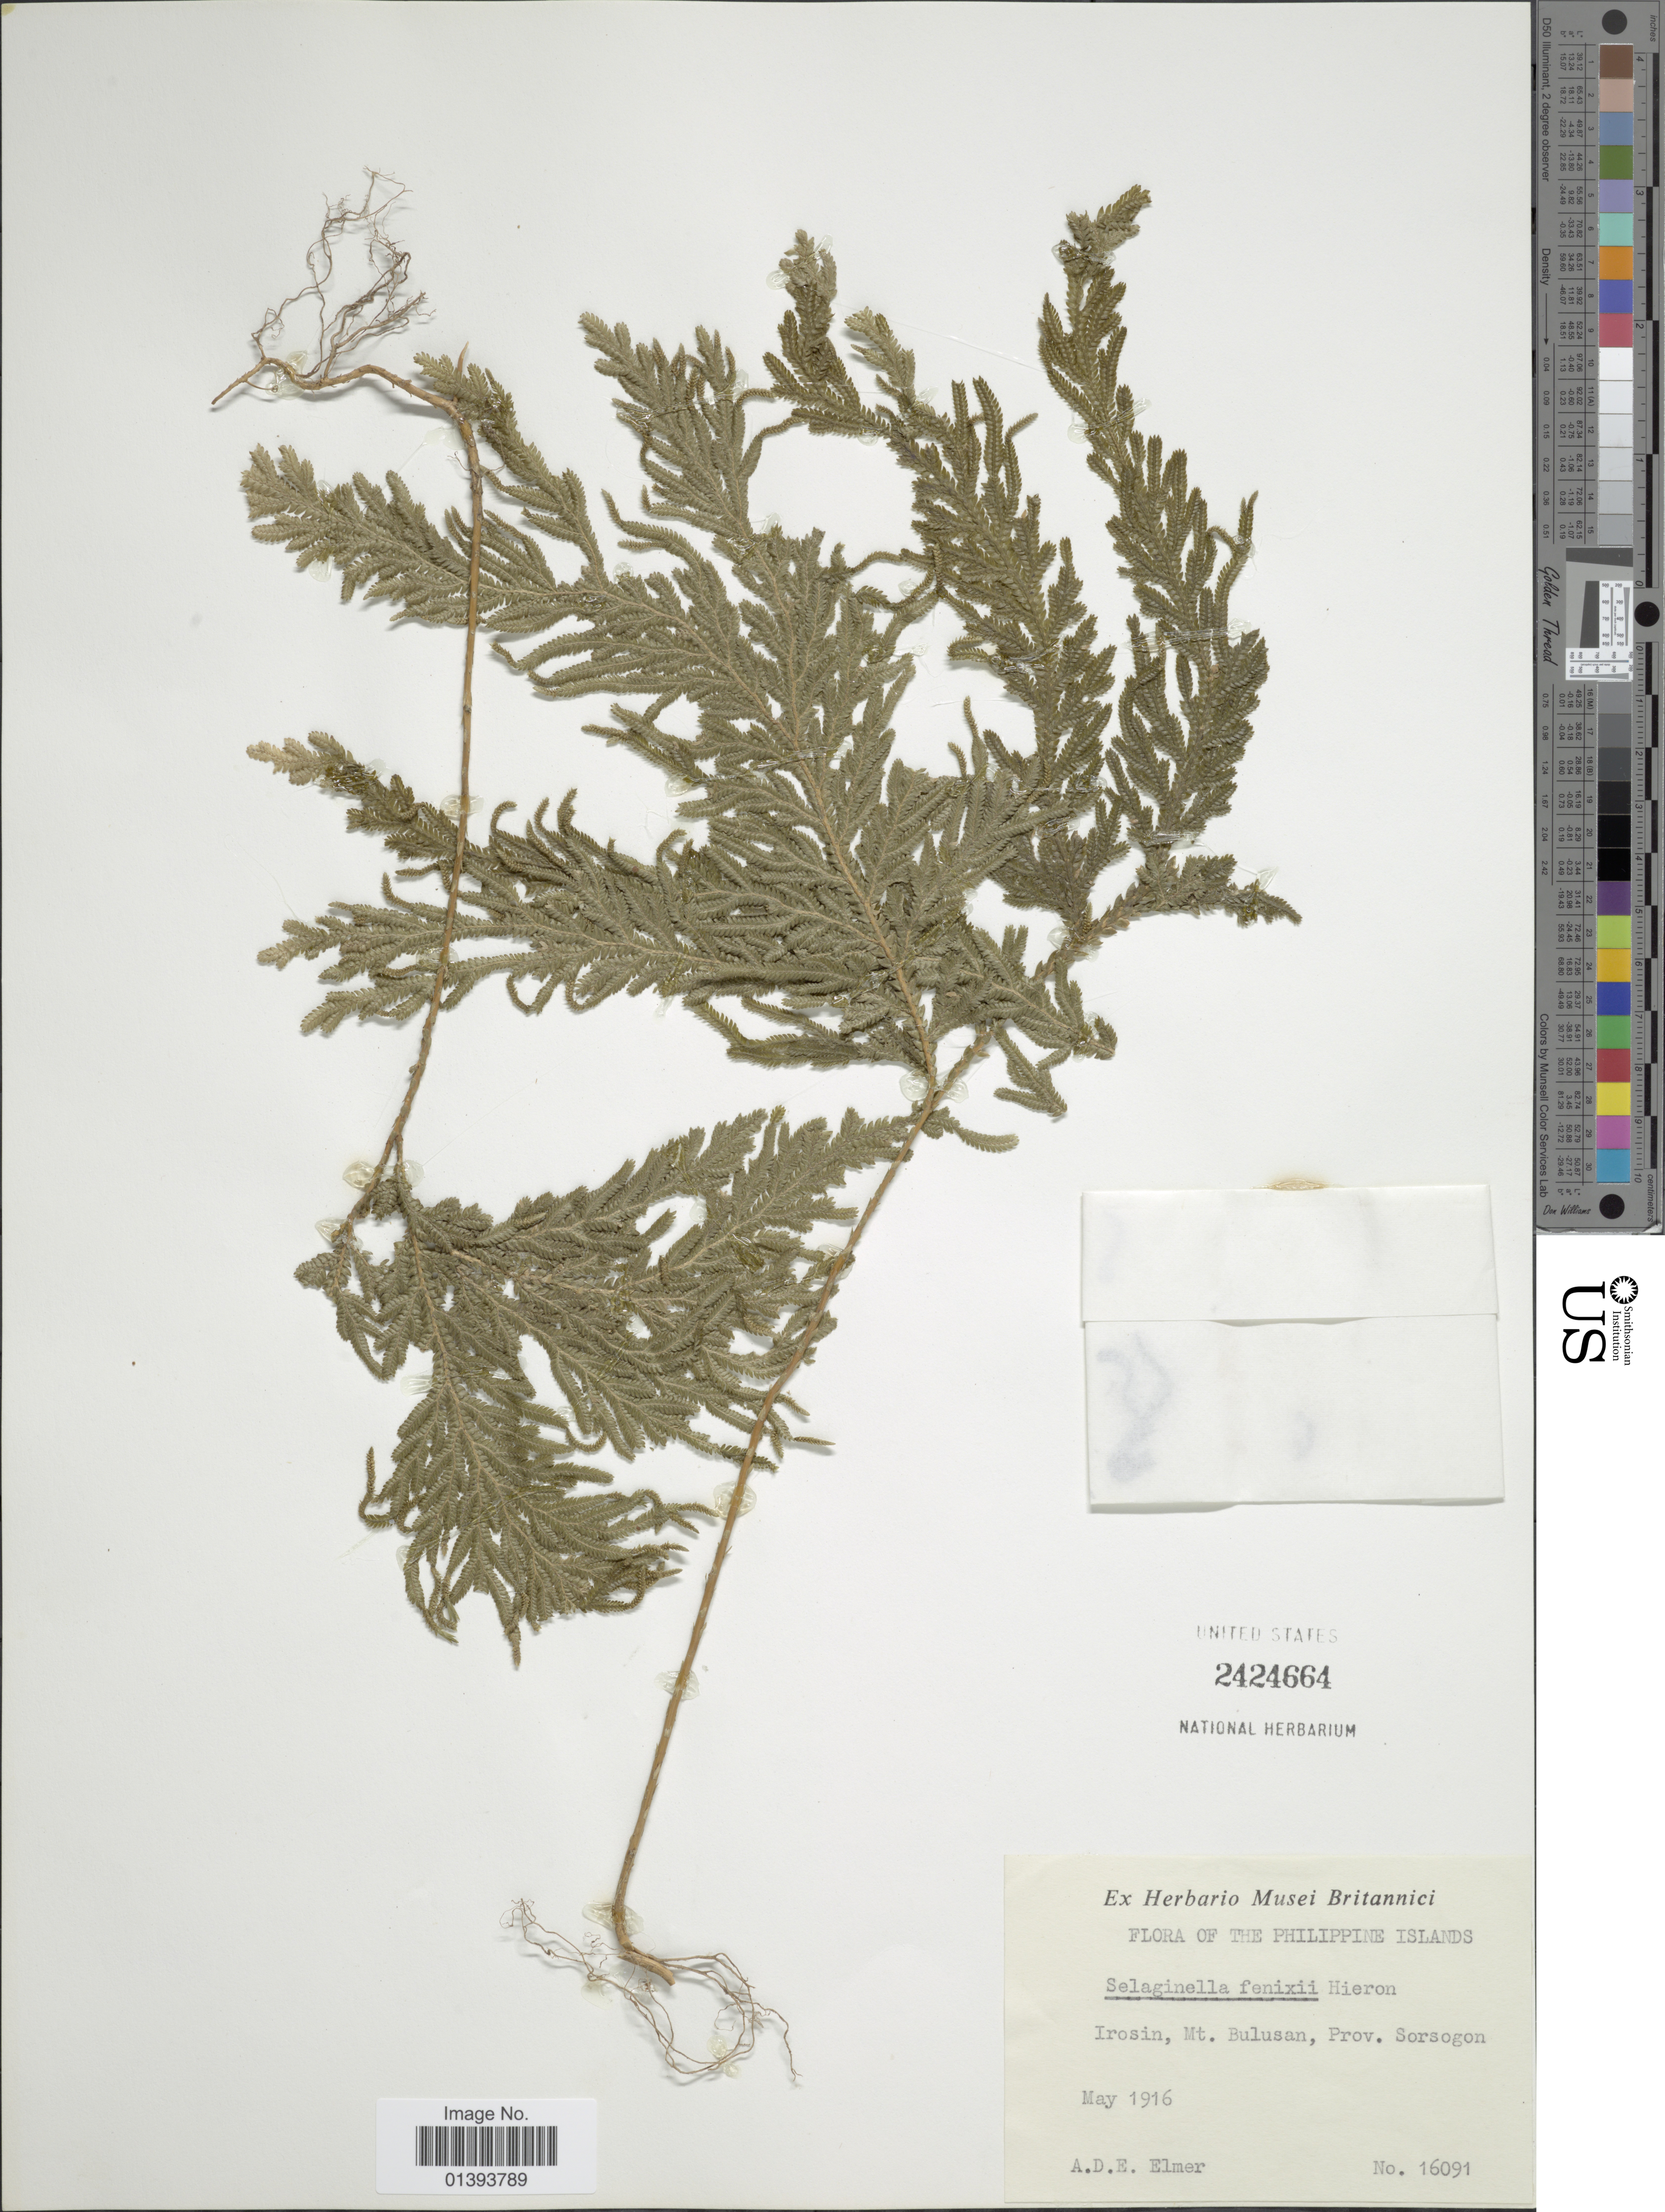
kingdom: Plantae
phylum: Tracheophyta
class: Lycopodiopsida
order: Selaginellales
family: Selaginellaceae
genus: Selaginella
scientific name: Selaginella fenixii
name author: Hieron.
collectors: A. D. E. Elmer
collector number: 16091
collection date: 1916-05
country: Philippines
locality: Irosin, Mt. Bulusan, prov. Sorsogon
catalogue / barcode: US 2424664